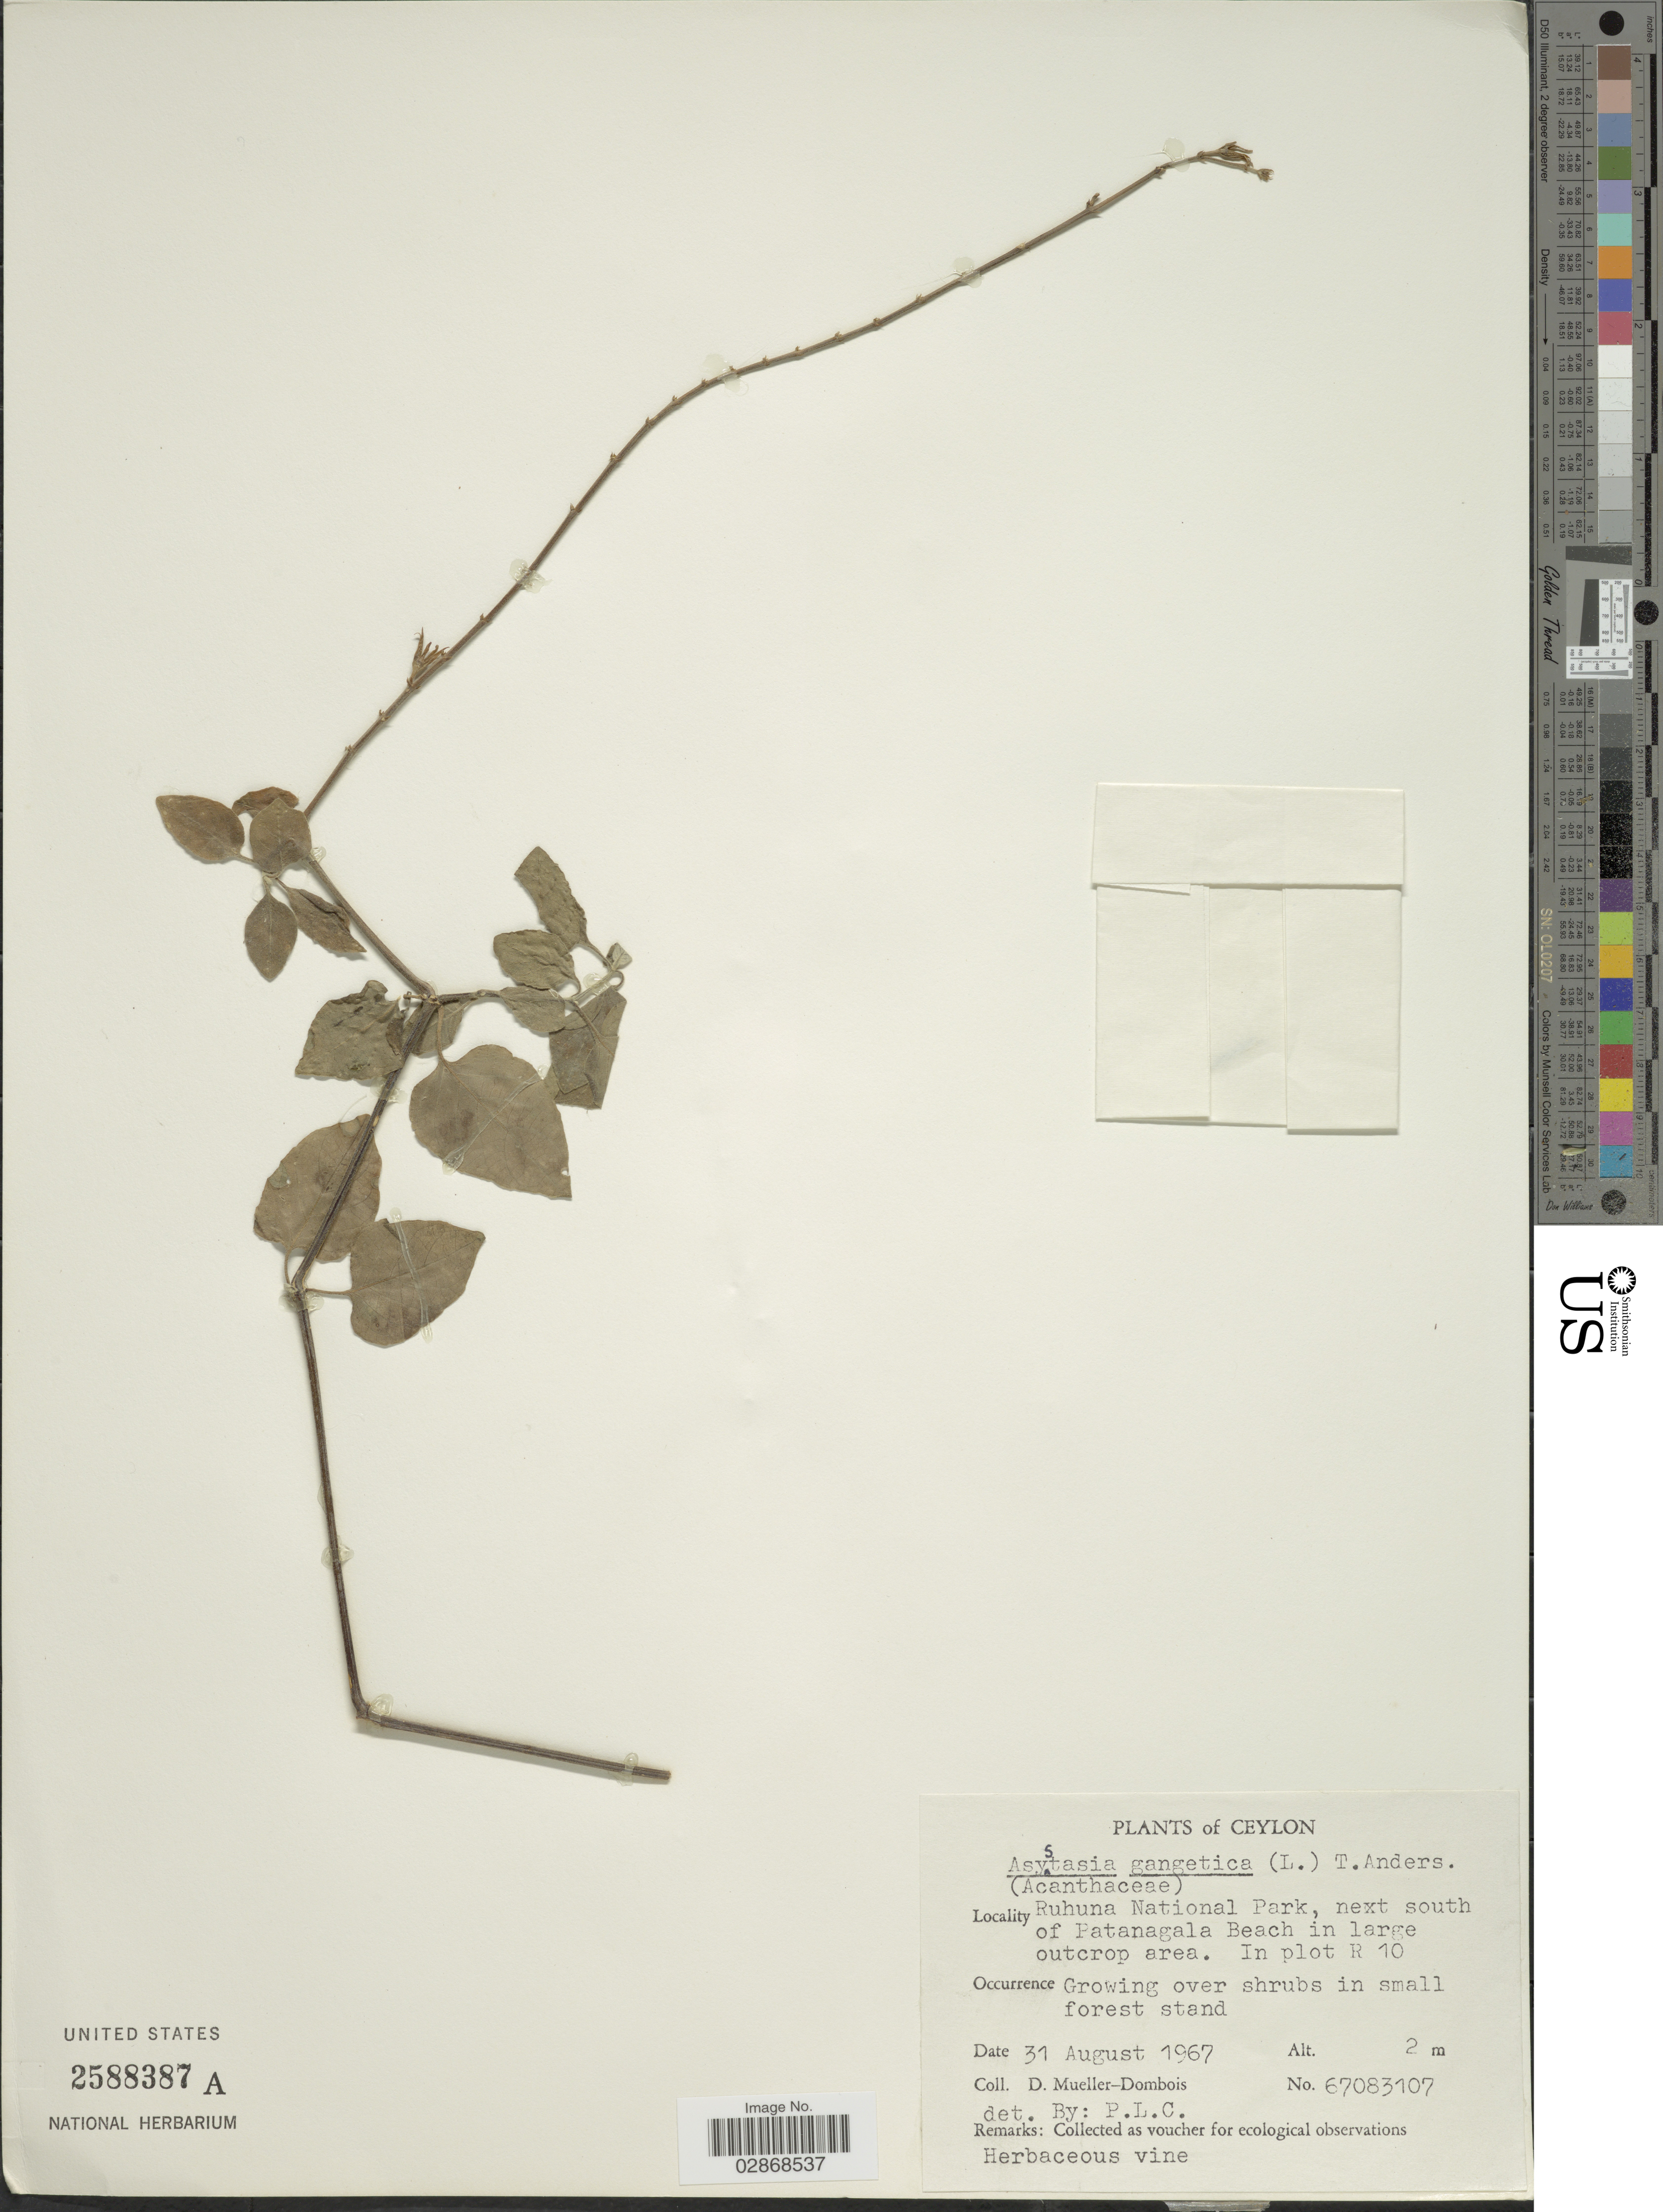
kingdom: Plantae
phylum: Tracheophyta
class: Magnoliopsida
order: Lamiales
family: Acanthaceae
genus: Asystasia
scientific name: Asystasia gangetica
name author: (L.) T. Anderson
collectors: D. Mueller-Dombois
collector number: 67083107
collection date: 1967-08-31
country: Sri Lanka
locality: Ceylon. Ruhuna National Park, next south of Patanagala Beach in large outcrop area. In plot R 10.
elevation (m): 2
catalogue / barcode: US 2588387A